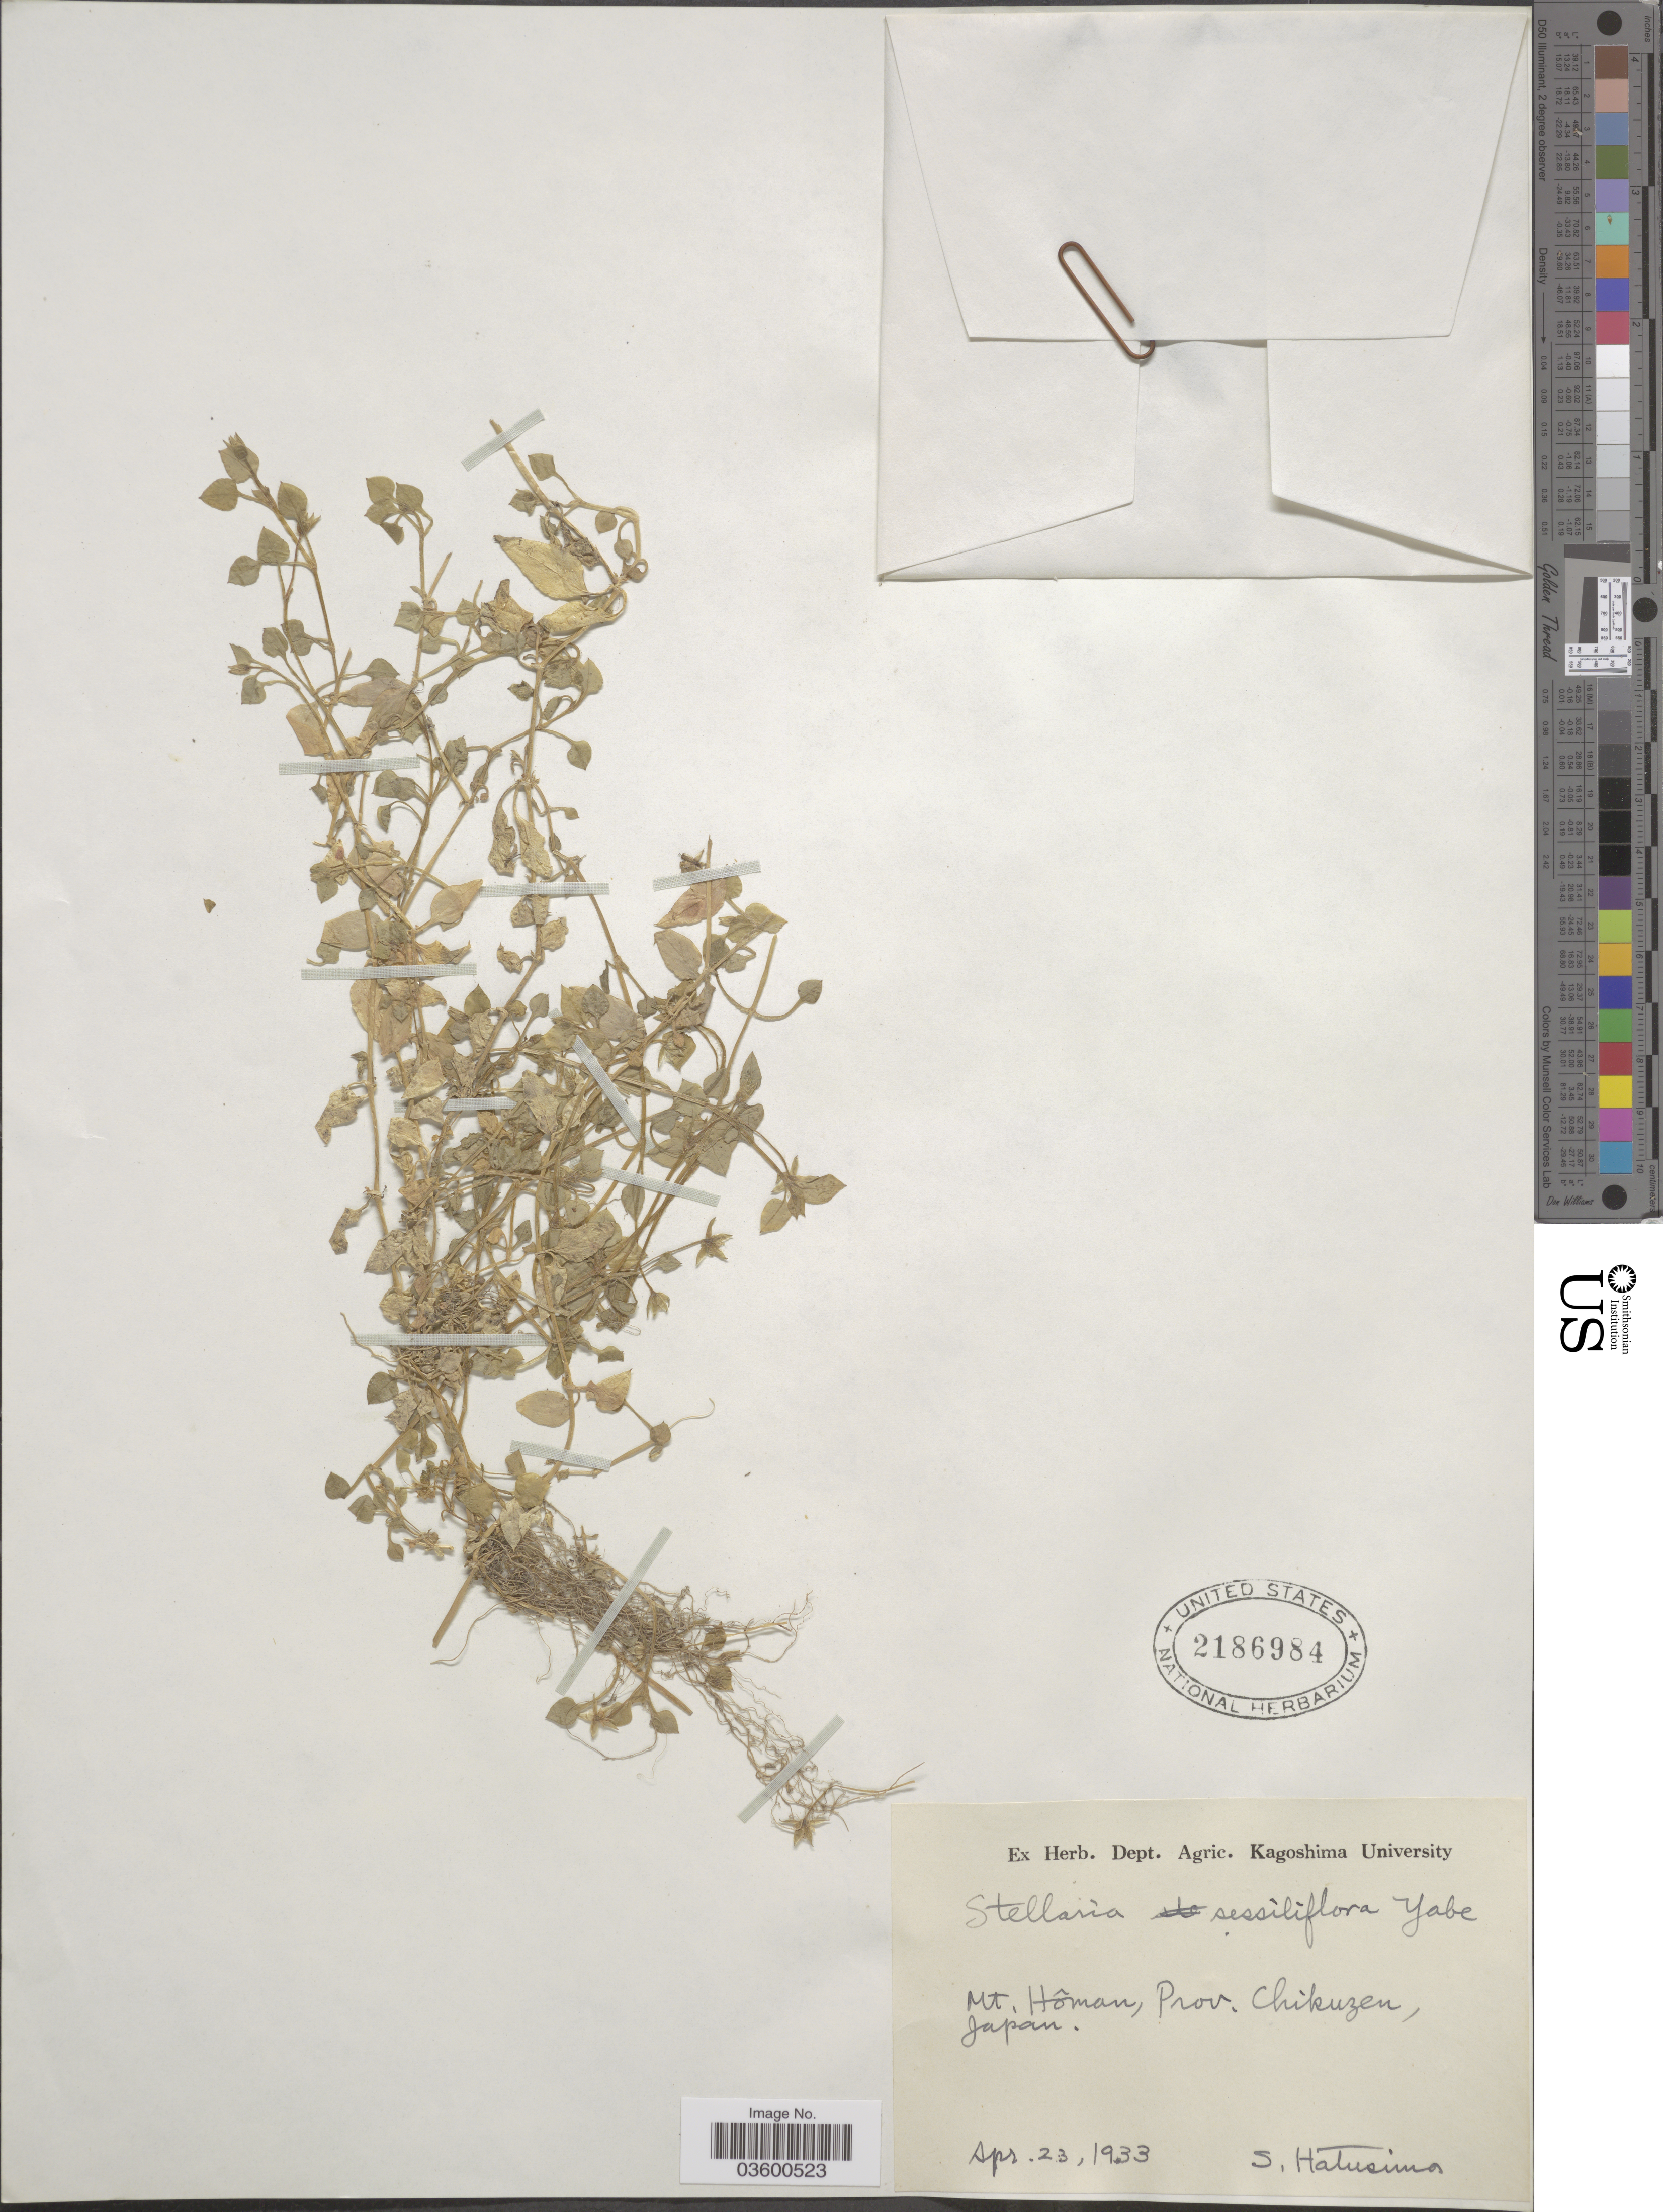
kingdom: Plantae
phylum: Tracheophyta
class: Magnoliopsida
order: Caryophyllales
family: Caryophyllaceae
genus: Stellaria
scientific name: Stellaria sessiliflora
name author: Y. Yabe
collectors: S. Hatusima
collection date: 1933-04-23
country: Japan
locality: Mt. Hôman, Prov. Chikuzen.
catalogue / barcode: US 2186984